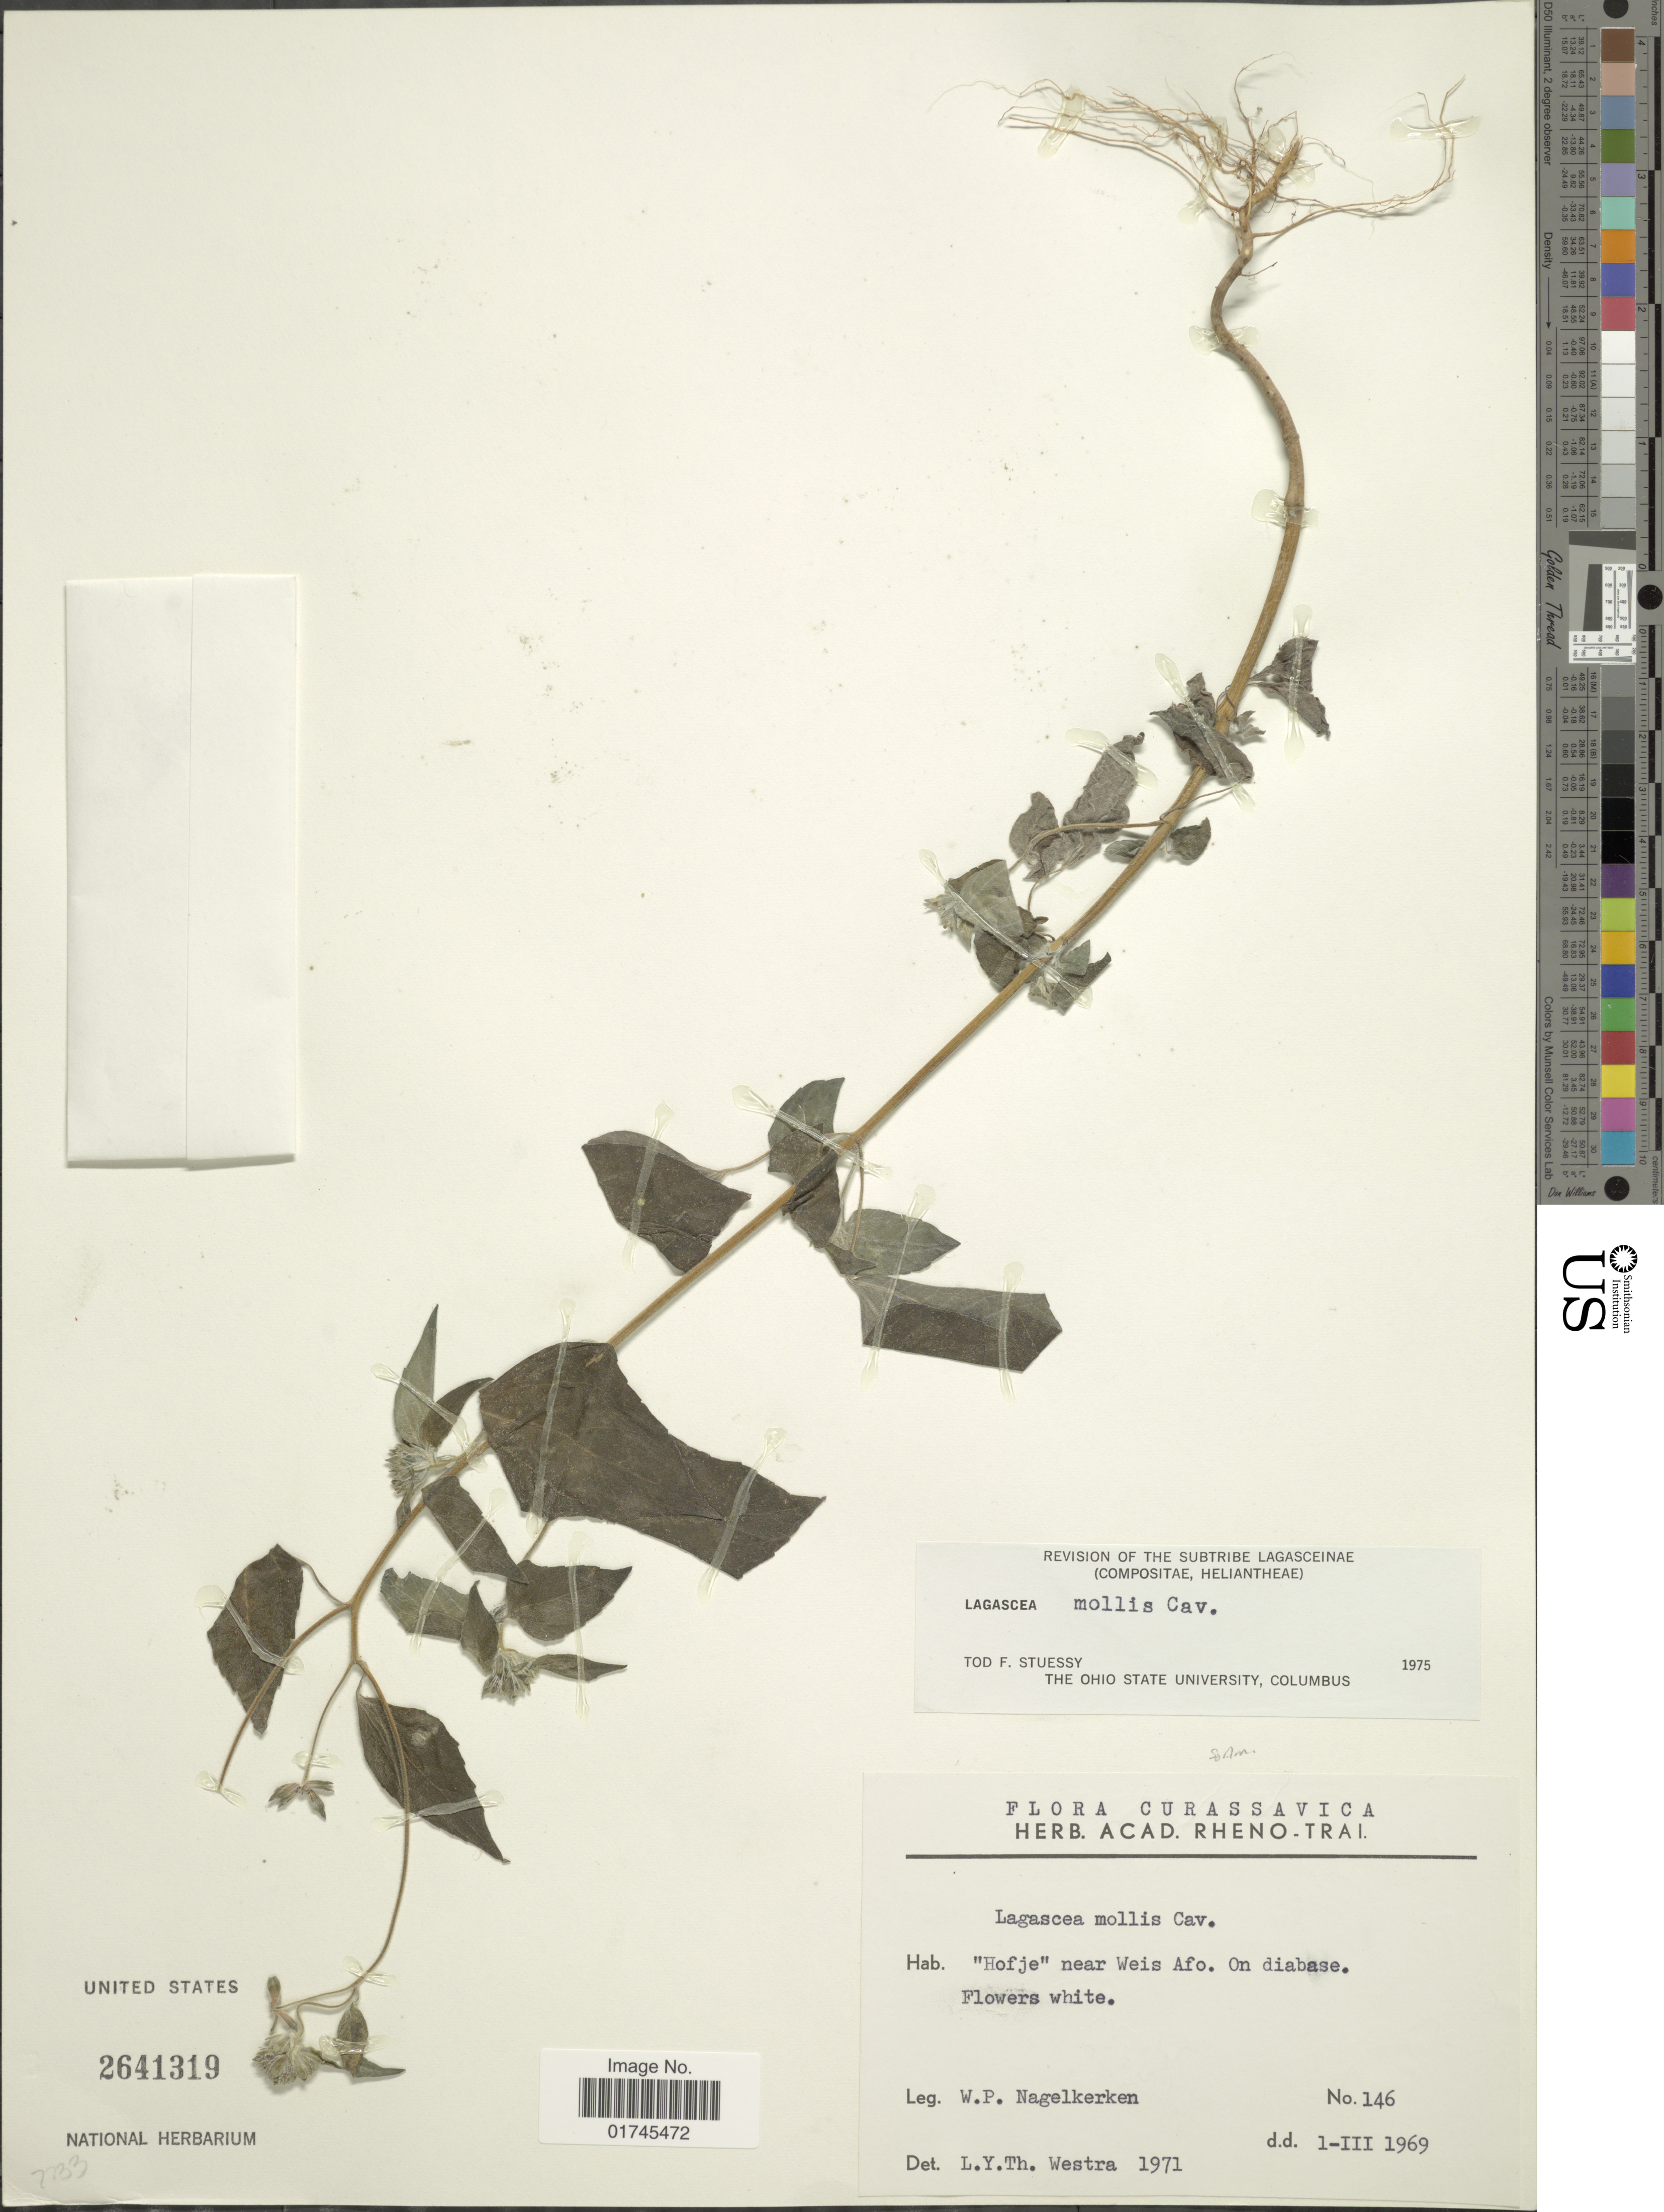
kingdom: Plantae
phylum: Tracheophyta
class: Magnoliopsida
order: Asterales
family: Asteraceae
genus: Lagascea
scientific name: Lagascea mollis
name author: Cav.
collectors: W. Nagelkerken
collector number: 146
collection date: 1969-03-01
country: Curaçao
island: Curaçao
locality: Curassavica, 'Hofje' near Wesi Afo. On diabase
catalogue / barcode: US 2641319